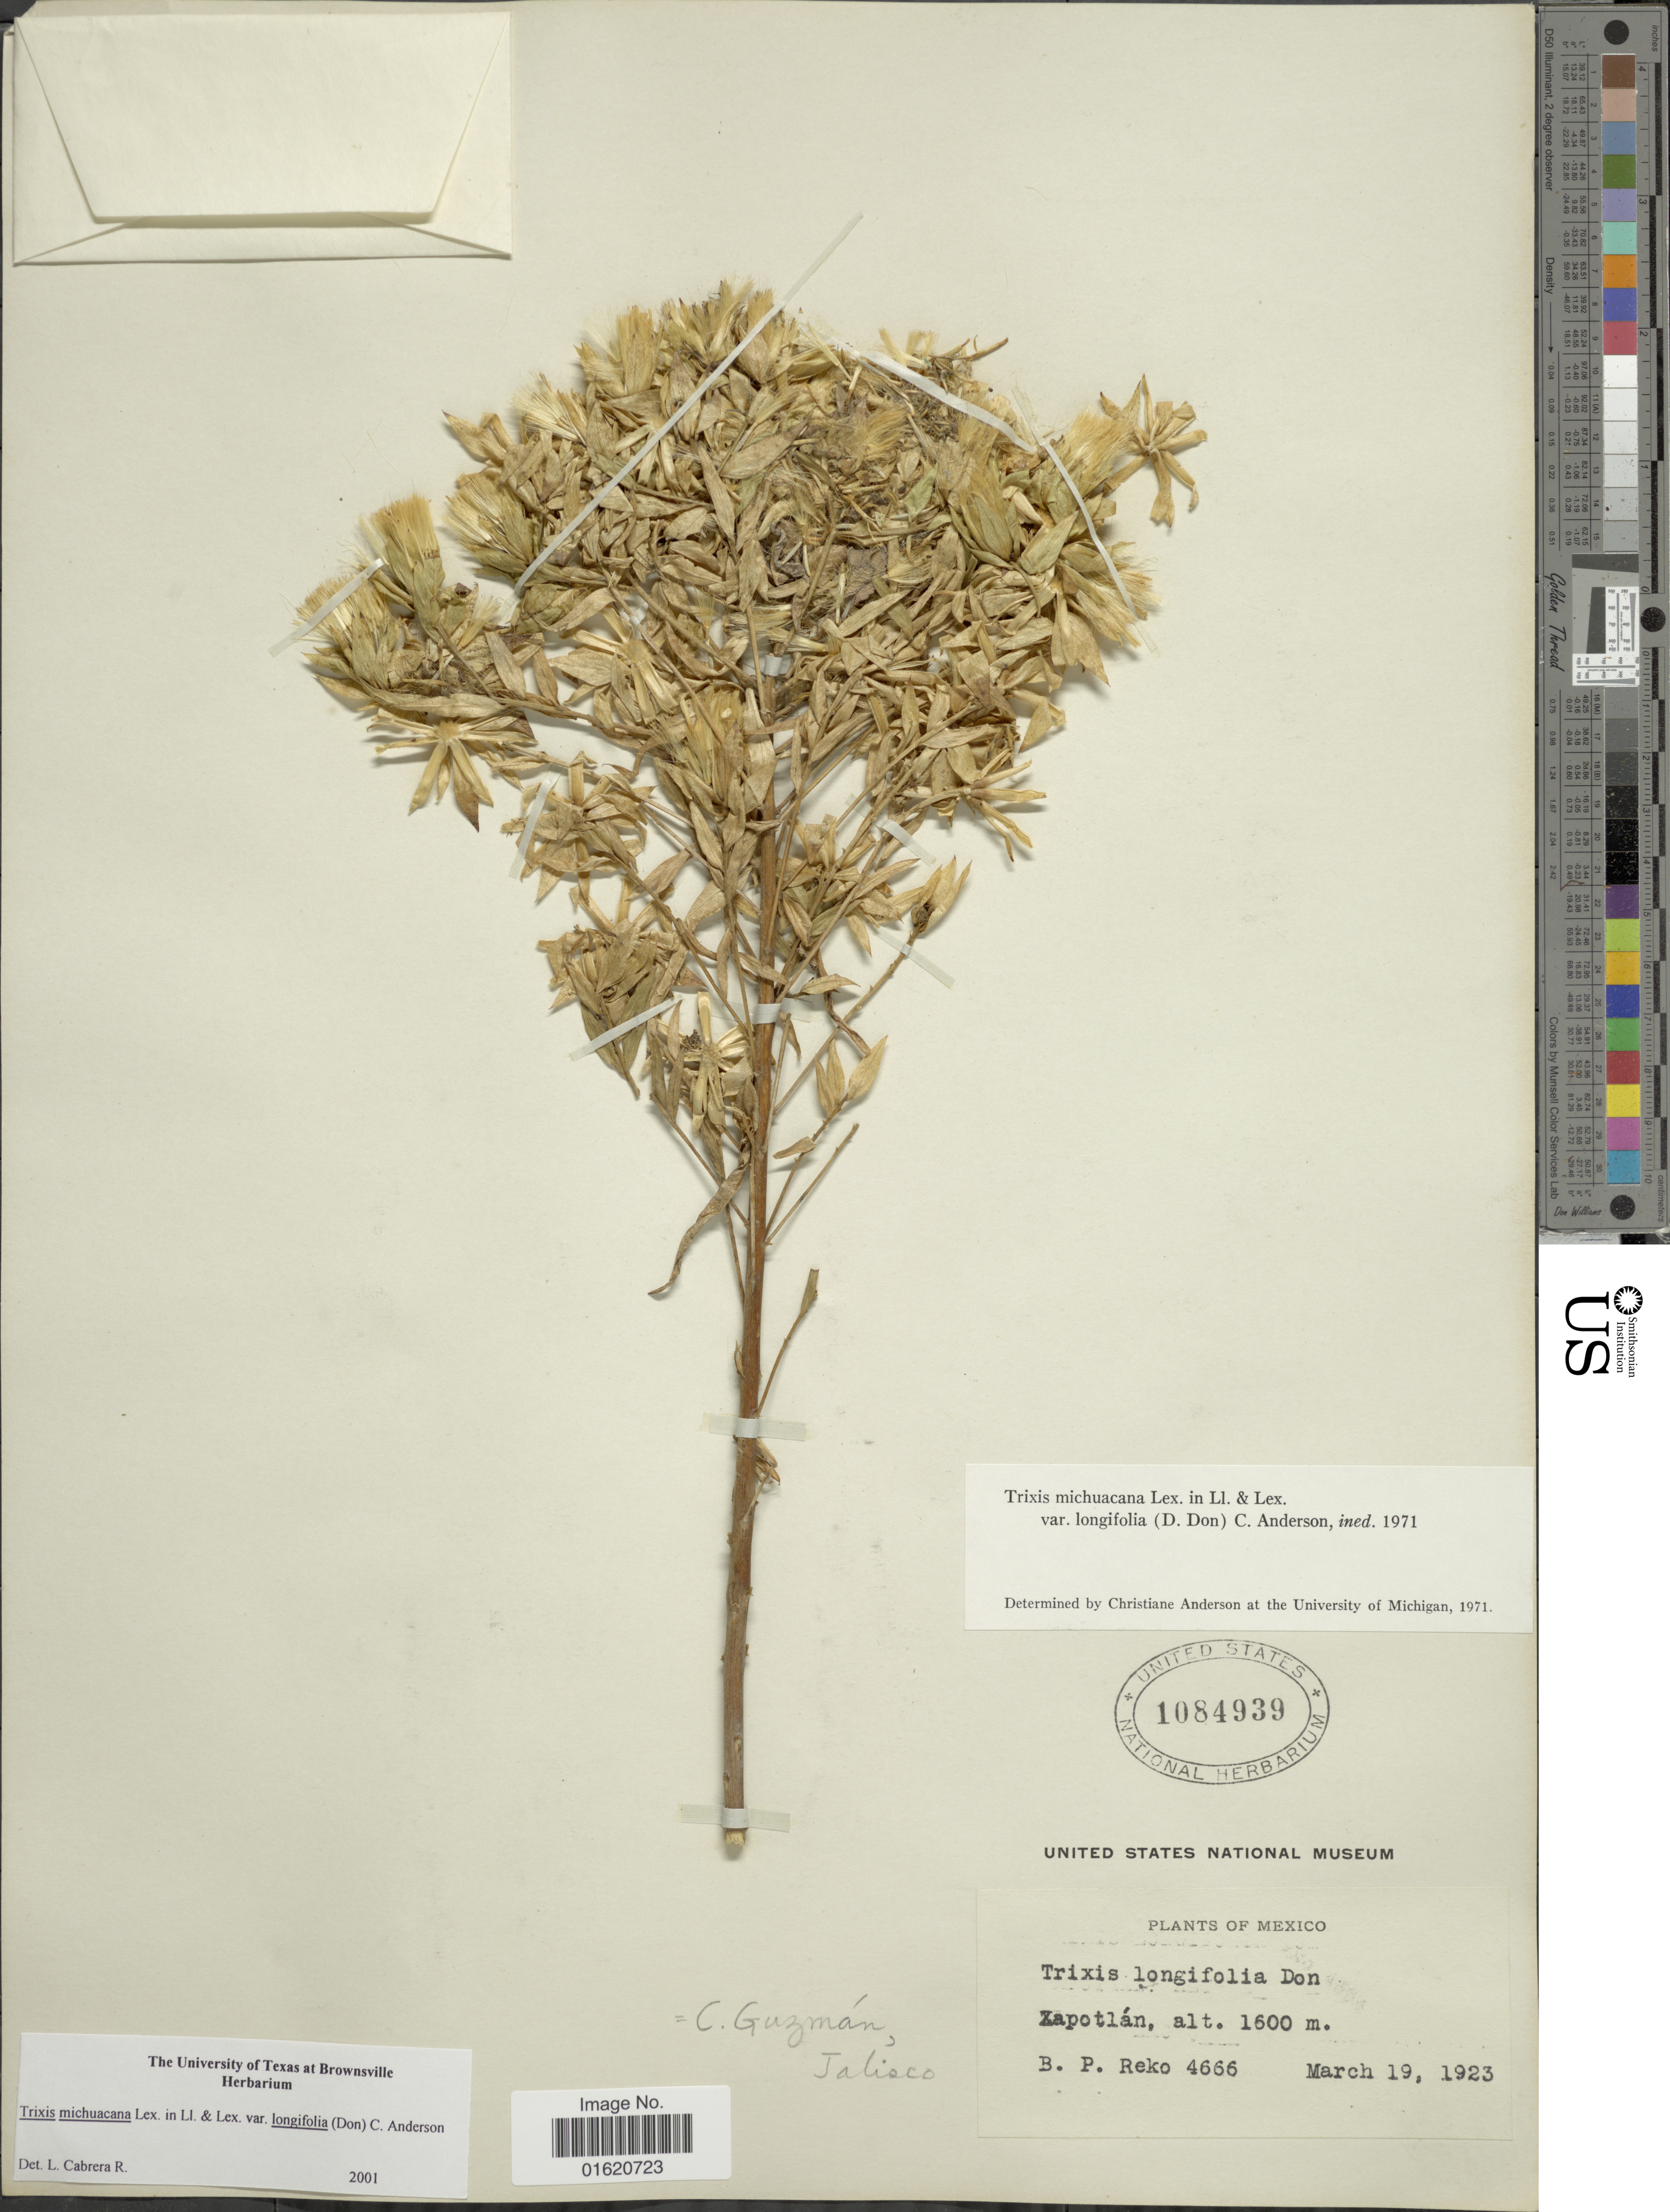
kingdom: Plantae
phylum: Tracheophyta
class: Magnoliopsida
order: Asterales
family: Asteraceae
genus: Trixis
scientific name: Trixis michuacana var. longifolia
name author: (D. Don) C.E. Anderson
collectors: B. P. Reko & C. Guzmán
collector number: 4666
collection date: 1923-03-19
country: Mexico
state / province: Jalisco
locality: Zapotlán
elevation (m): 1600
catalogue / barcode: US 1084939